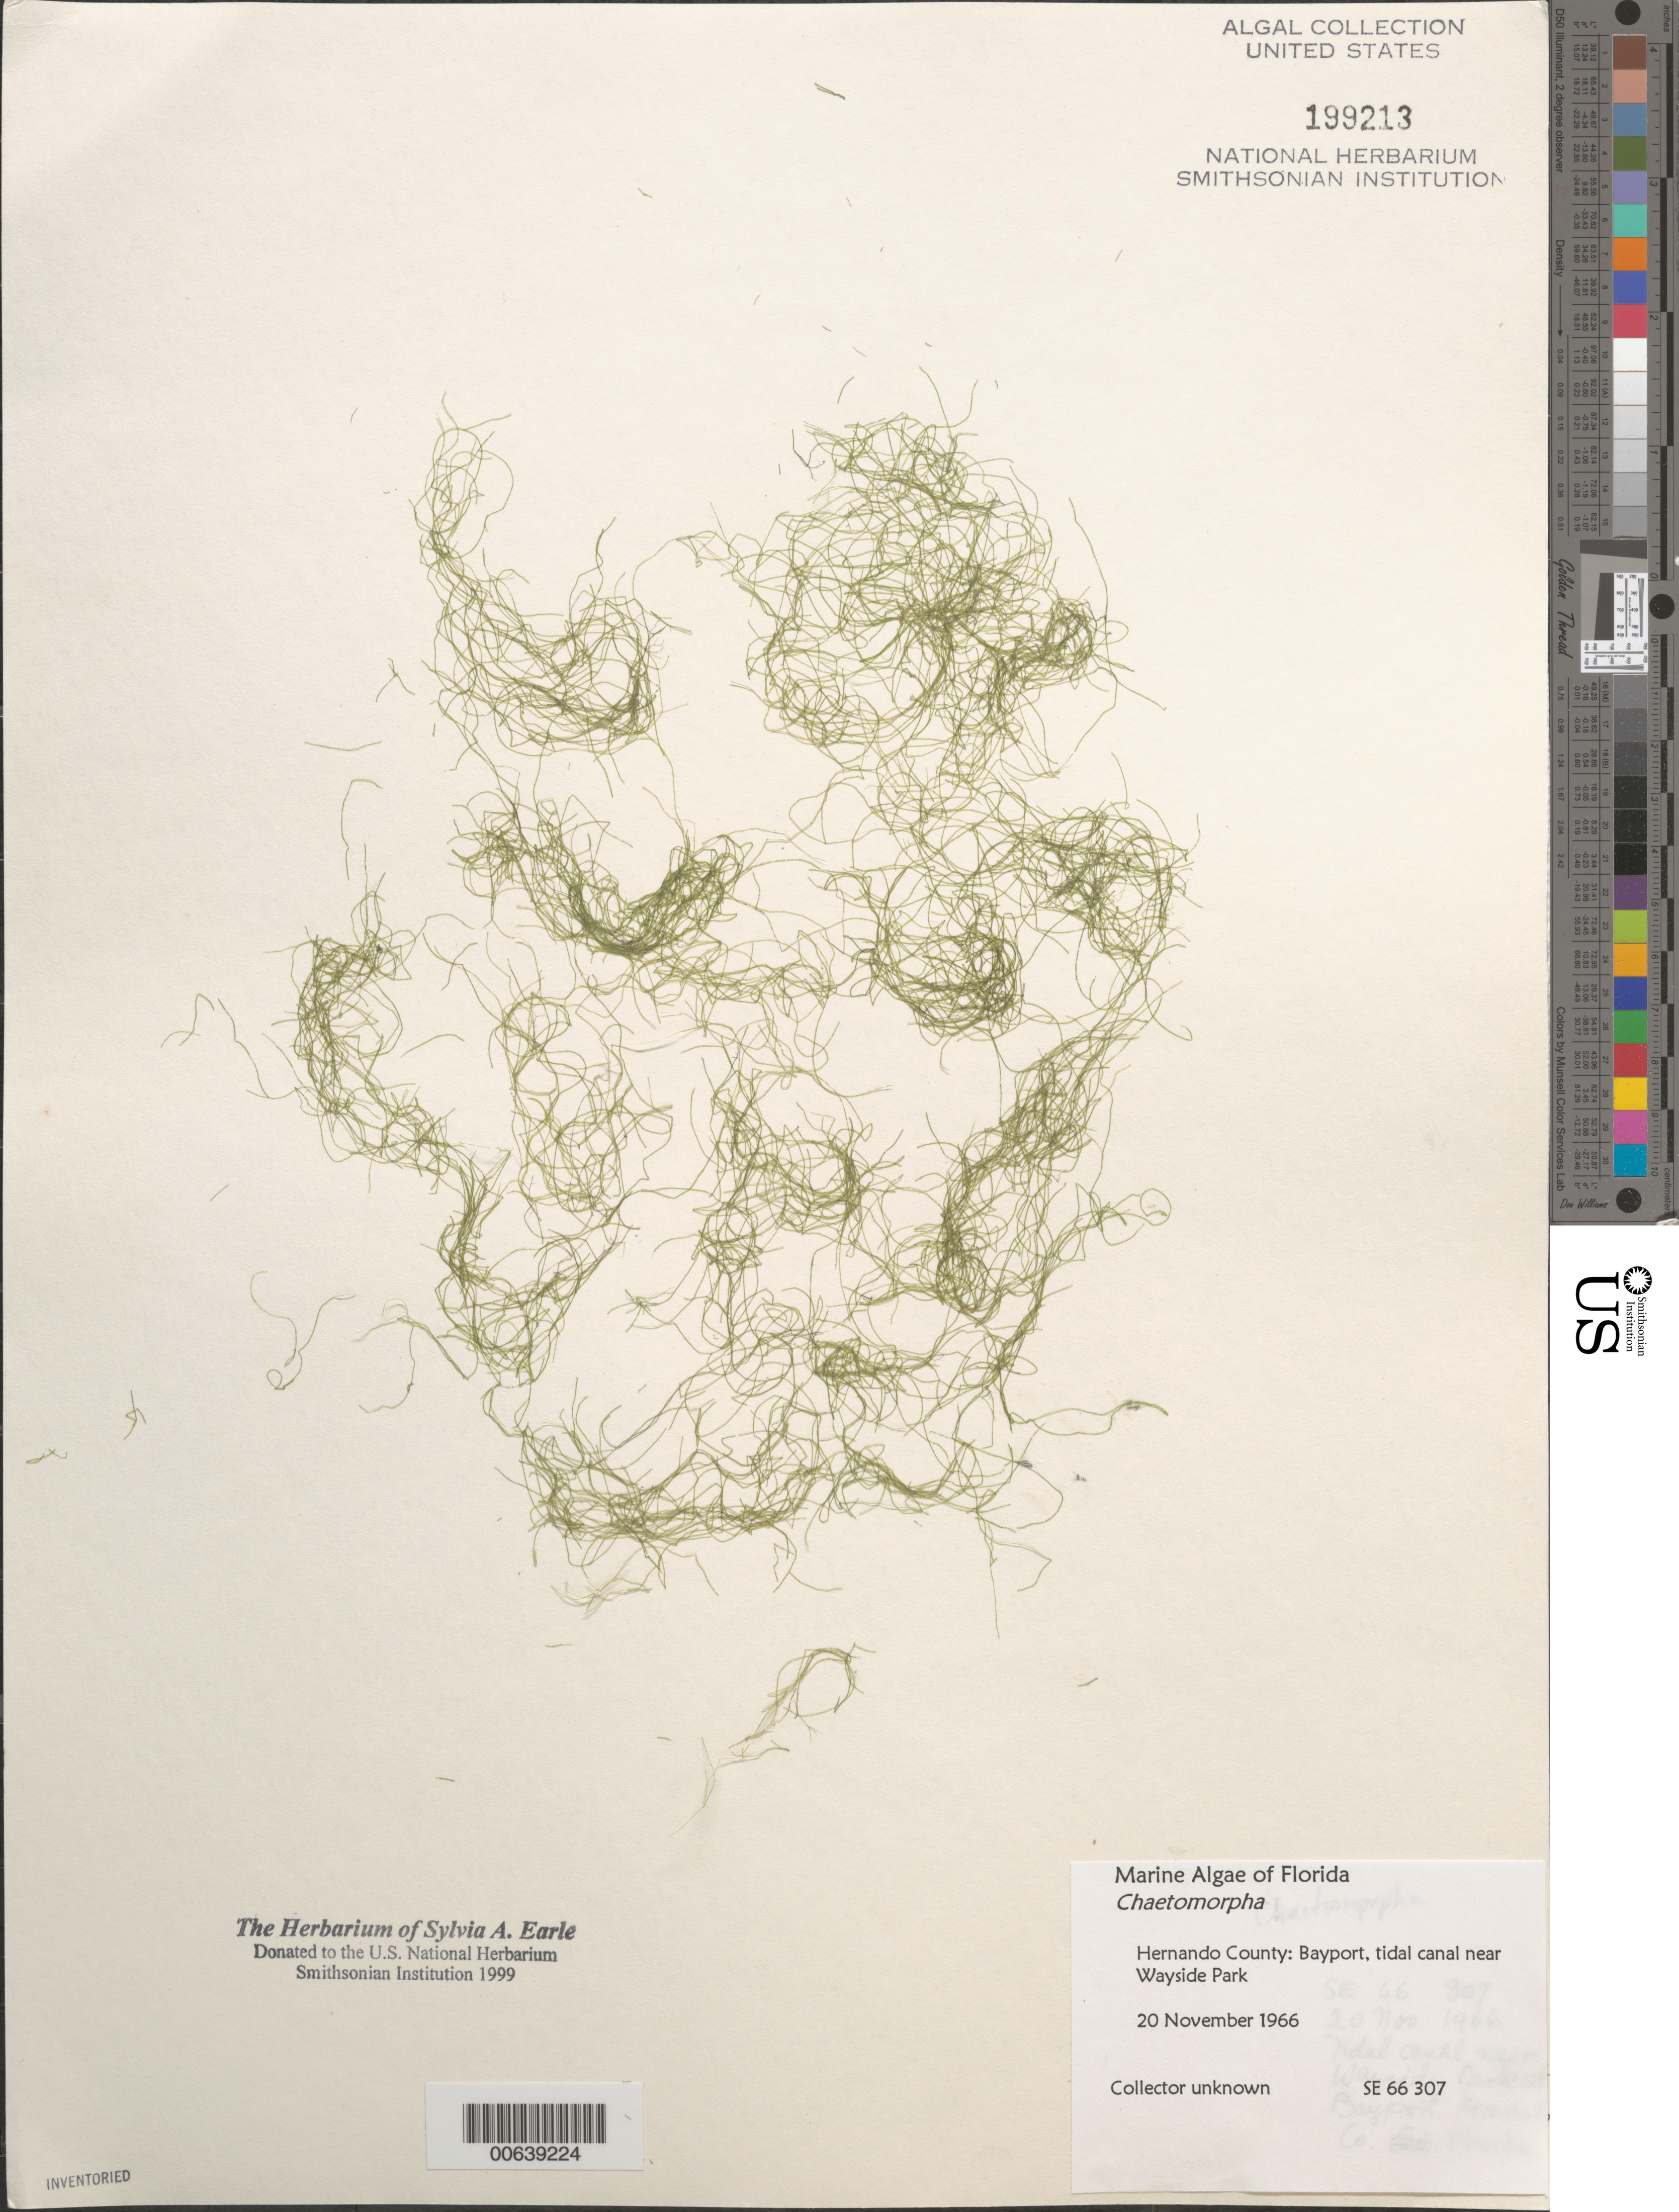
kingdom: Plantae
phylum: Chlorophyta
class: Ulvophyceae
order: Cladophorales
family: Cladophoraceae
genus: Chaetomorpha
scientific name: Chaetomorpha sp.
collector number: SE 66307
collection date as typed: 20 Nov 1966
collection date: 1966-11-20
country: United States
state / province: Florida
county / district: Hernando County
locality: Bayport, tidal canal near Wayside Park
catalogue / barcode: US 199213